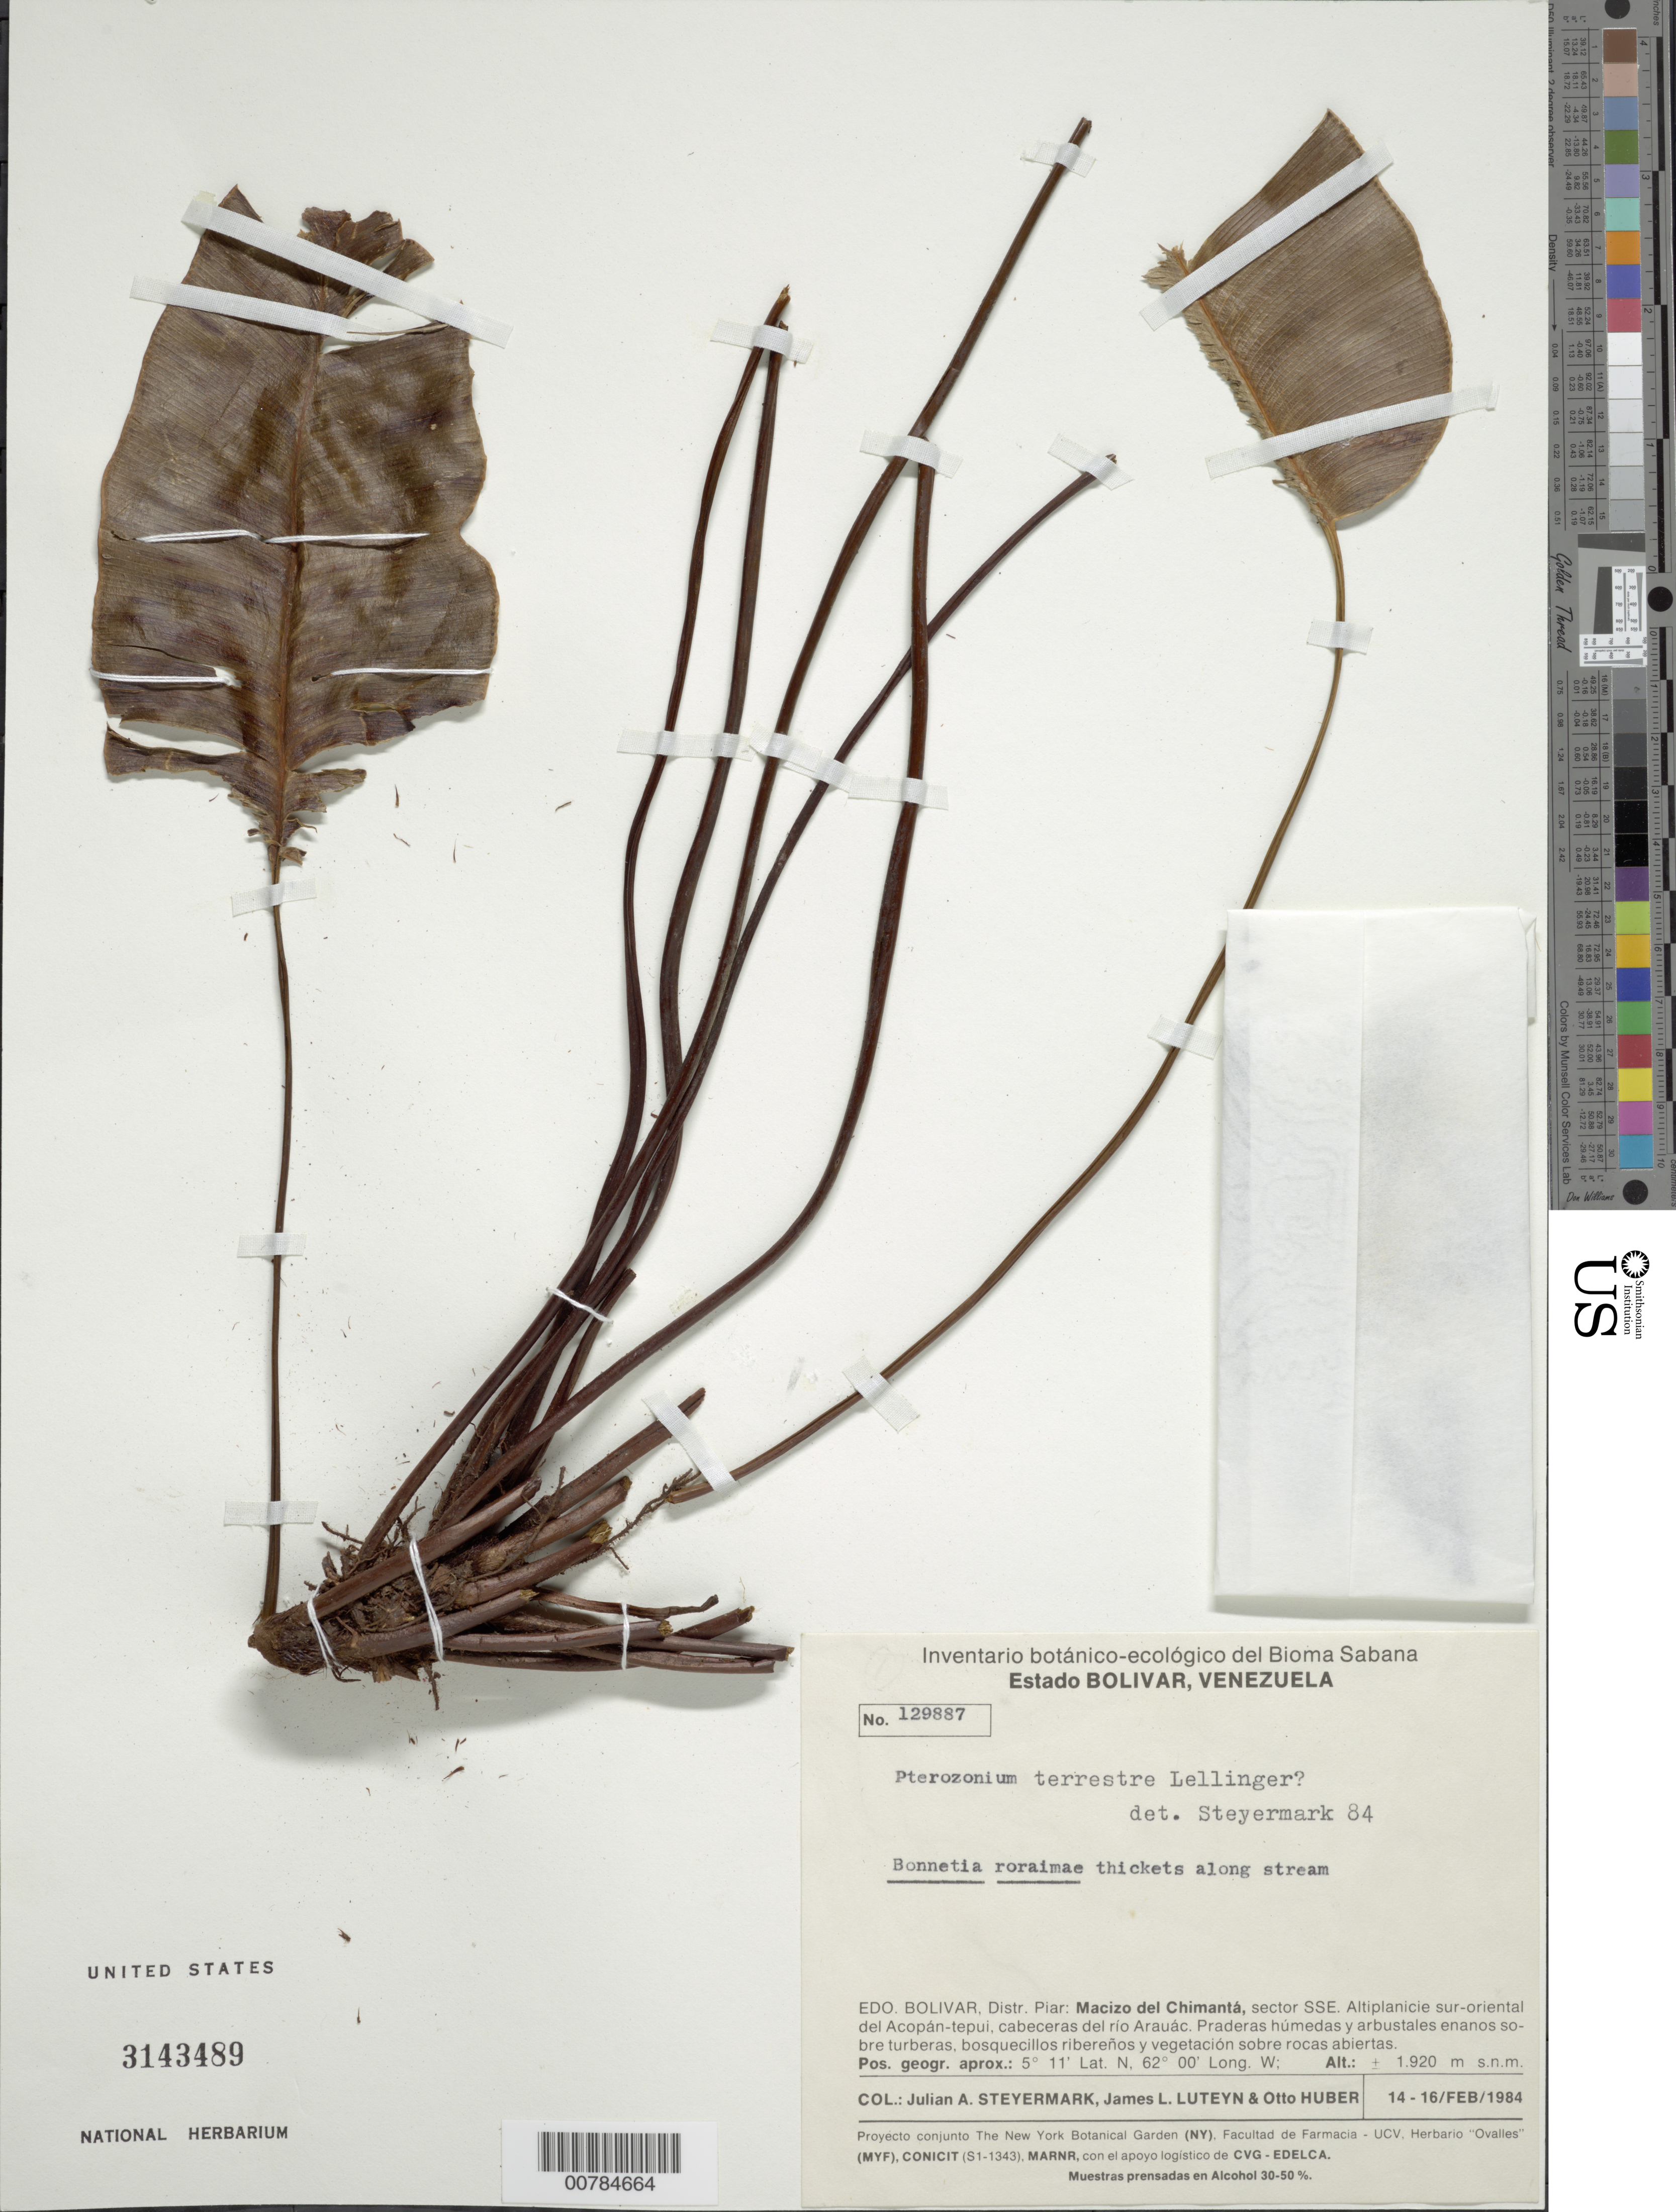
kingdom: Plantae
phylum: Tracheophyta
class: Polypodiopsida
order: Polypodiales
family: Pteridaceae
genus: Pterozonium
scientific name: Pterozonium terrestre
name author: Lellinger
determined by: Steyermark, Julian A., (VEN)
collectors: J. Steyermark, J. L. Luteyn & O. Huber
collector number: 129887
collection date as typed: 14-Feb-84 to 16-Feb-84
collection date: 1984-02-14/1984-02-16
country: Venezuela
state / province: Bolívar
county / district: Piar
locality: Macizo del Chimantá, sector SSE. Altiplanicie sur-oriental del Acopán-tepuí, cabeceras del río Arauác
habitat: Bonnetia roraime thickets along stream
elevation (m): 1920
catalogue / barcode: US 3143489